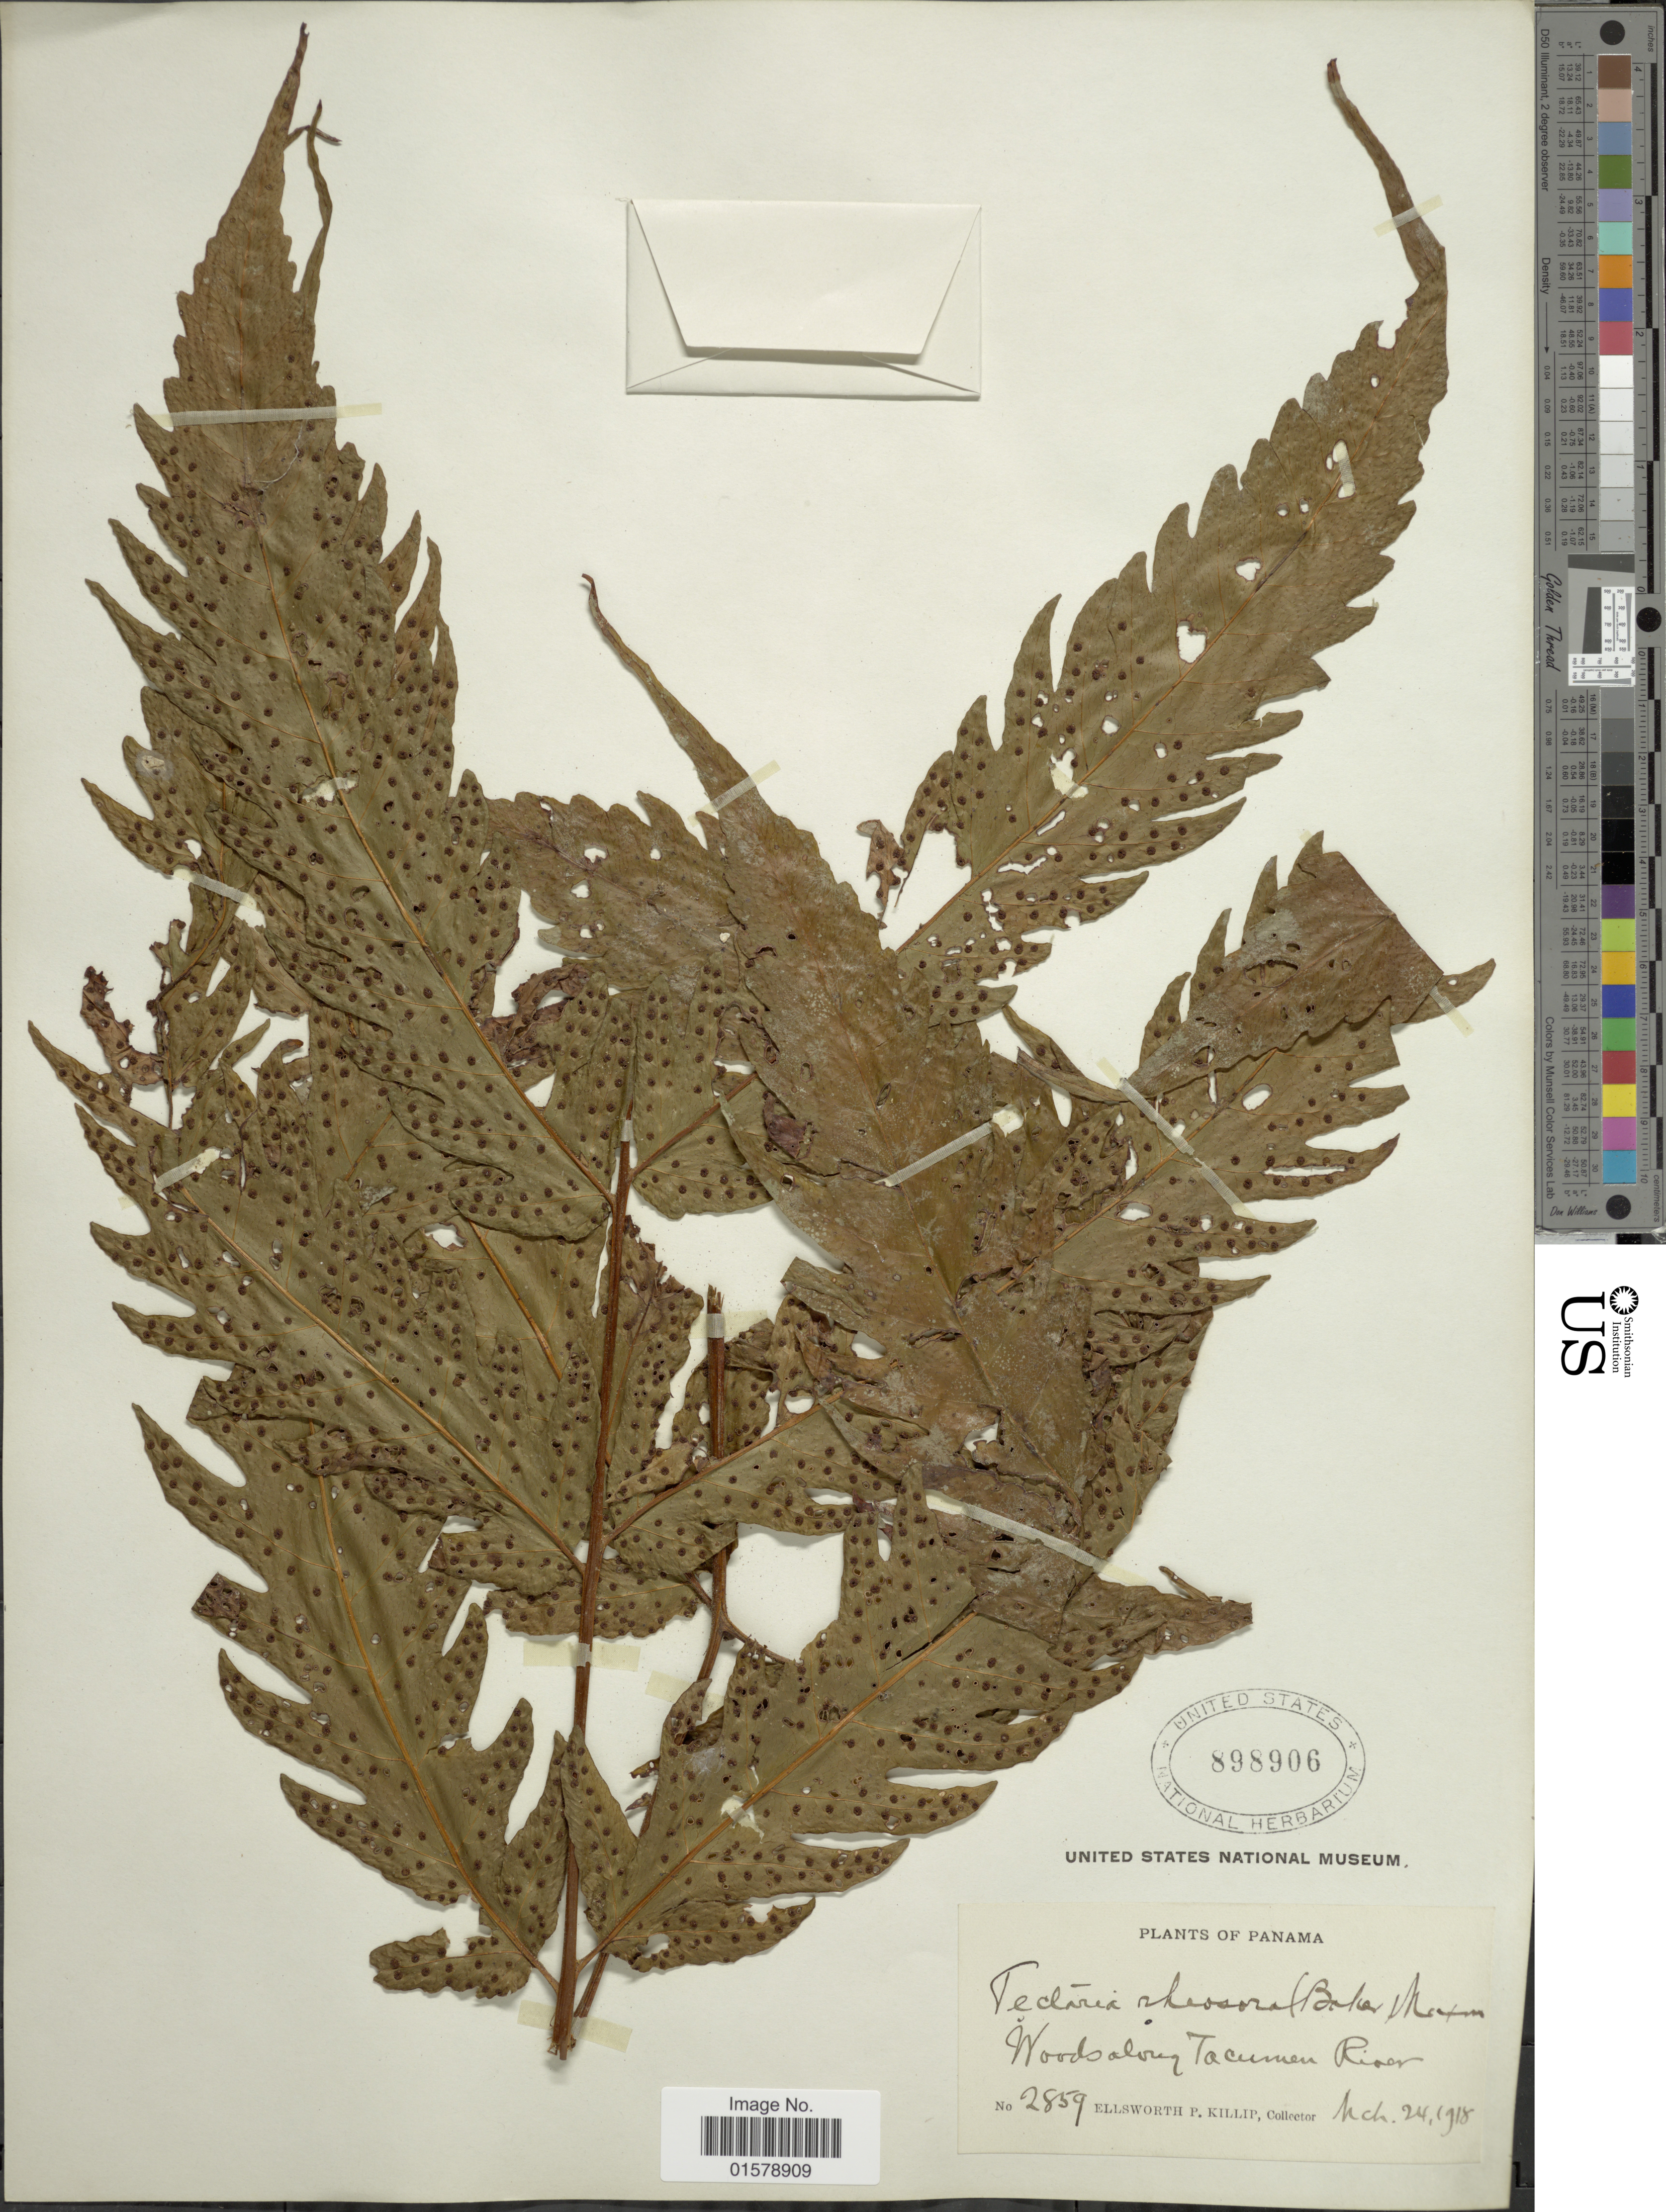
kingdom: Plantae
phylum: Tracheophyta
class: Polypodiopsida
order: Polypodiales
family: Tectariaceae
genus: Tectaria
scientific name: Tectaria rivalis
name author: (Mett. ex Kuhn) C. Chr.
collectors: E. P. Killip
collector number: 2859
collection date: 1918-03-24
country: Panama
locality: Woods along Tacumen River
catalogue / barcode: US 898906